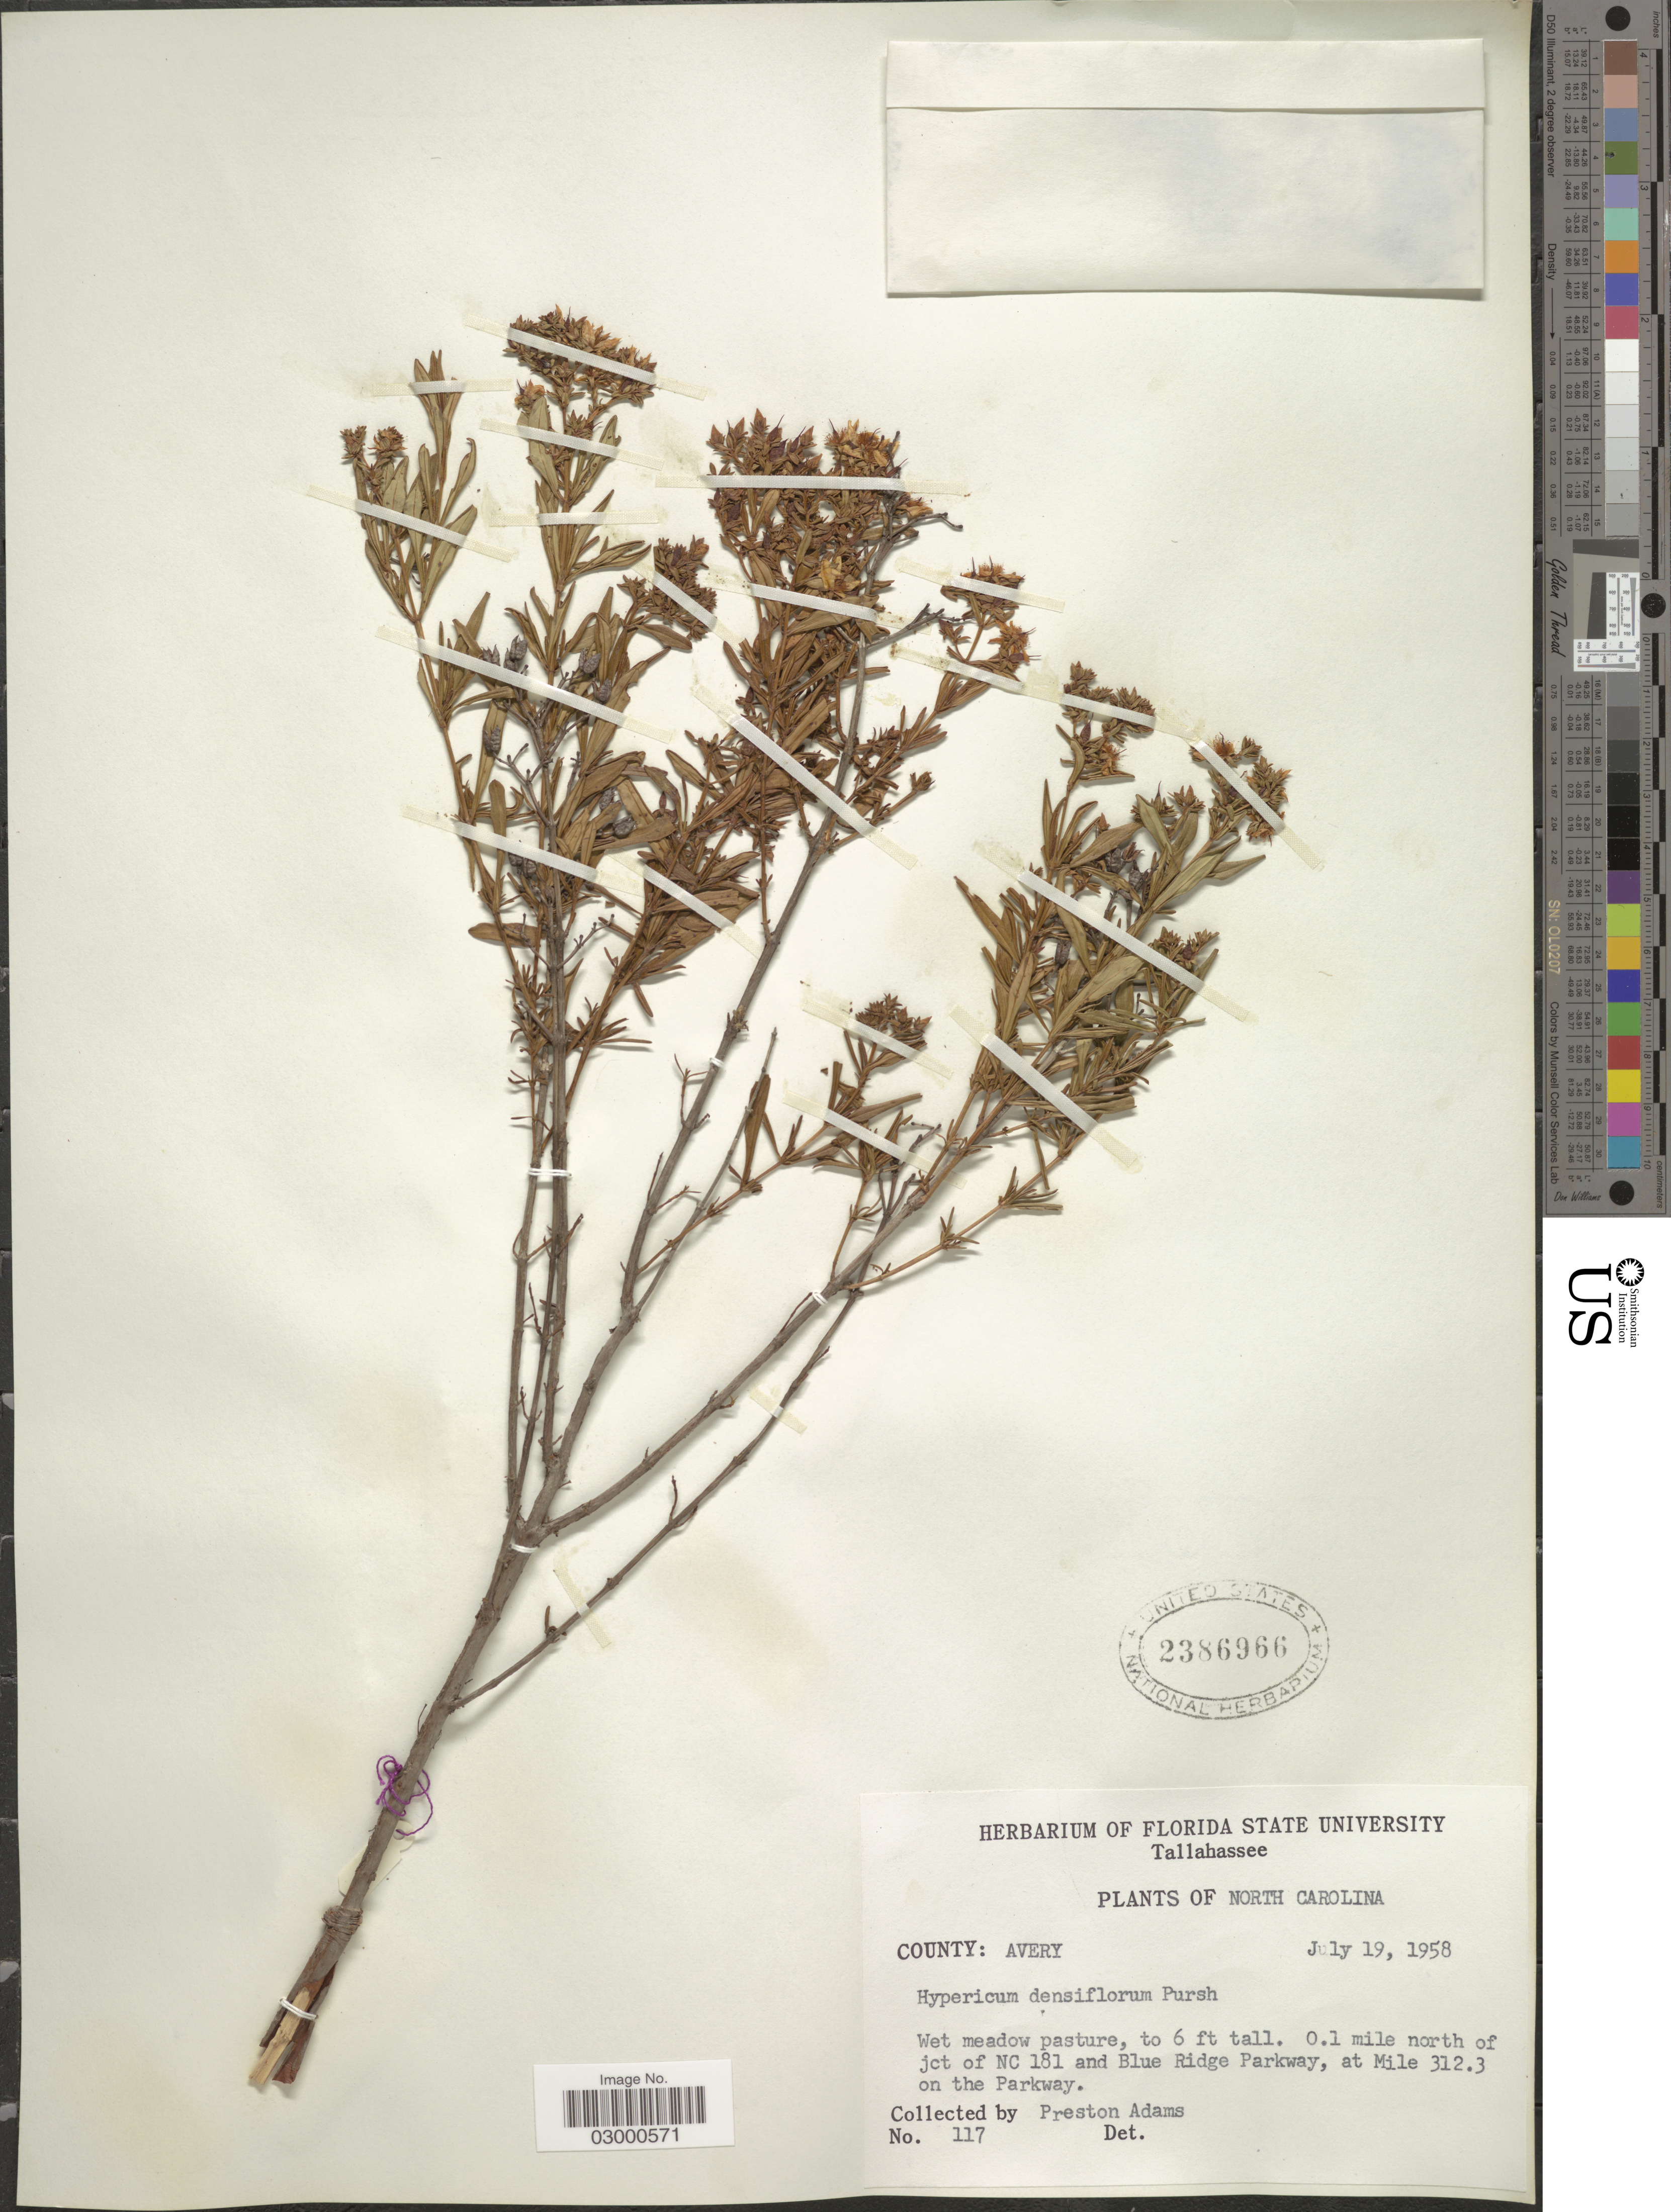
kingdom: Plantae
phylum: Tracheophyta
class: Magnoliopsida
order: Malpighiales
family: Hypericaceae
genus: Hypericum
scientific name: Hypericum densiflorum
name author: Pursh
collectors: P. Adams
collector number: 117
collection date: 1958-07-19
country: United States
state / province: North Carolina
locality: County: Avery, 0.1 mile north of jct of NC 181 and Blue Ridge Parkway, at Mile 312.3 on the Parkway.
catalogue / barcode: US 2386966